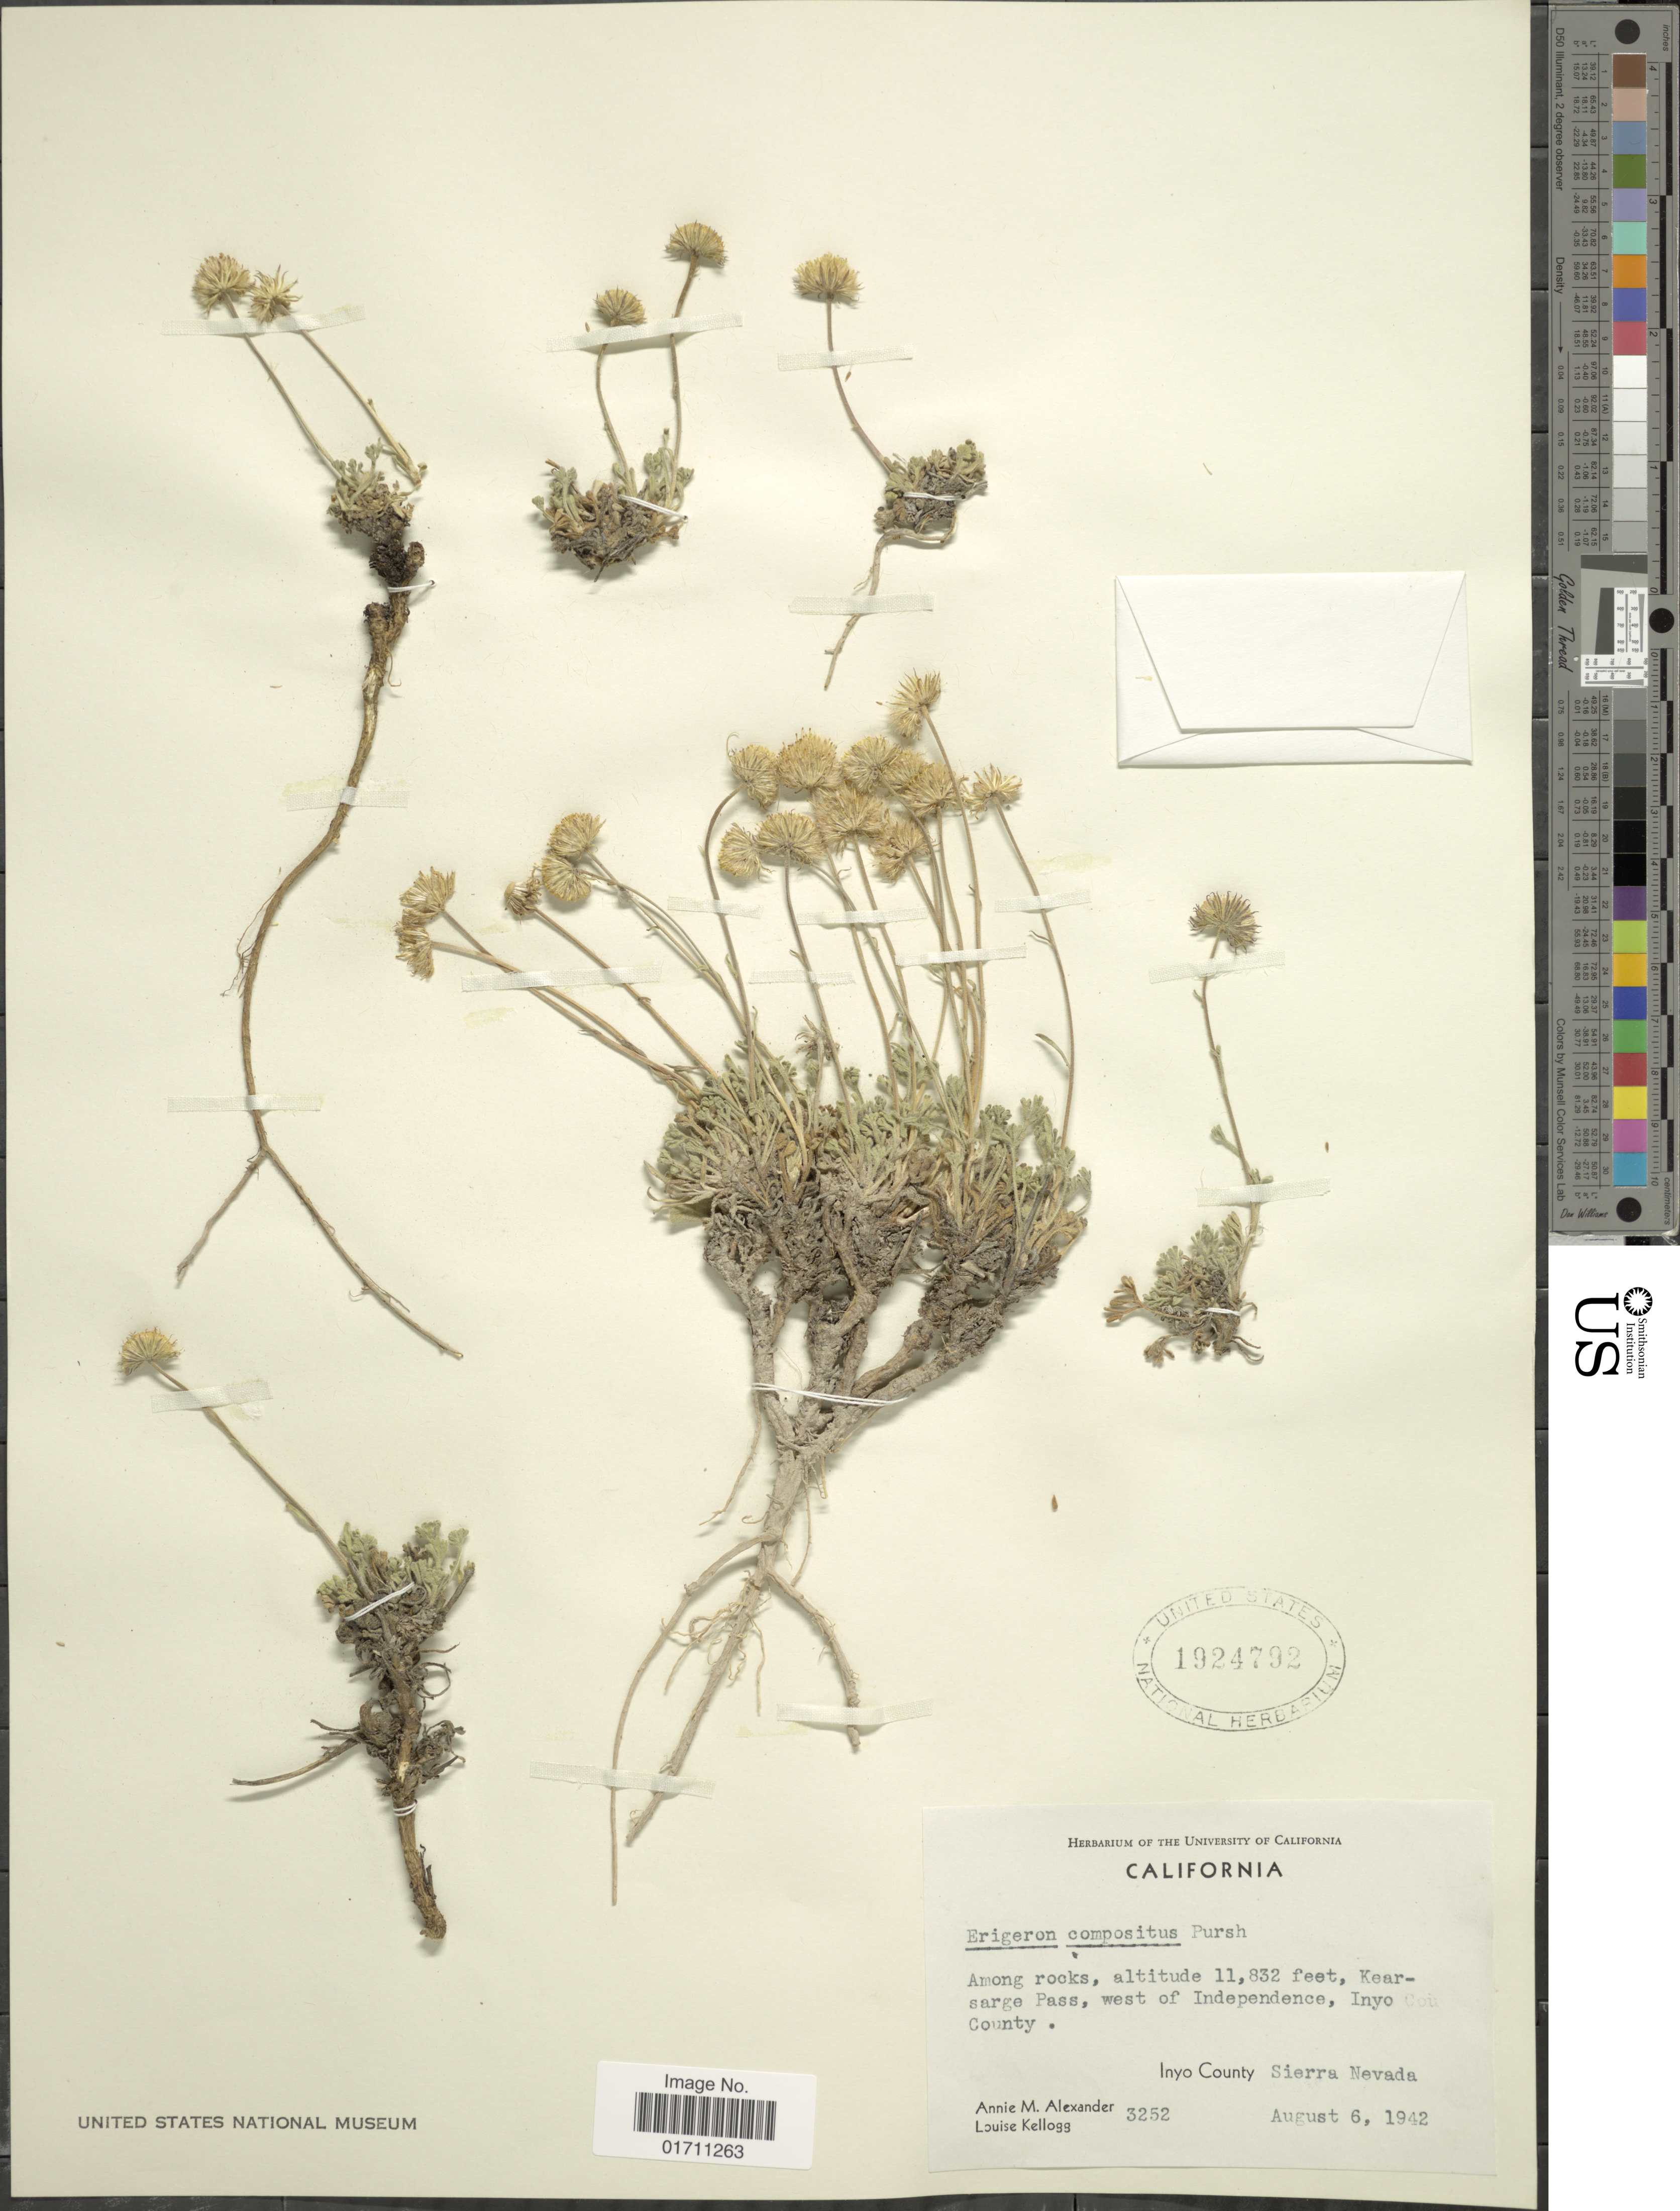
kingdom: Plantae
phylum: Tracheophyta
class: Magnoliopsida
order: Asterales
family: Asteraceae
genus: Erigeron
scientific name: Erigeron compositus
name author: Pursh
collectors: A. M. Alexander & L. Kellogg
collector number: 3252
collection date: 1942-08-06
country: United States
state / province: California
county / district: Inyo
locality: Among rocks, Kearsarge Pass, west of Independence, Inyo County, Inyo County, Sierra Nevada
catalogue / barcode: US 1924792